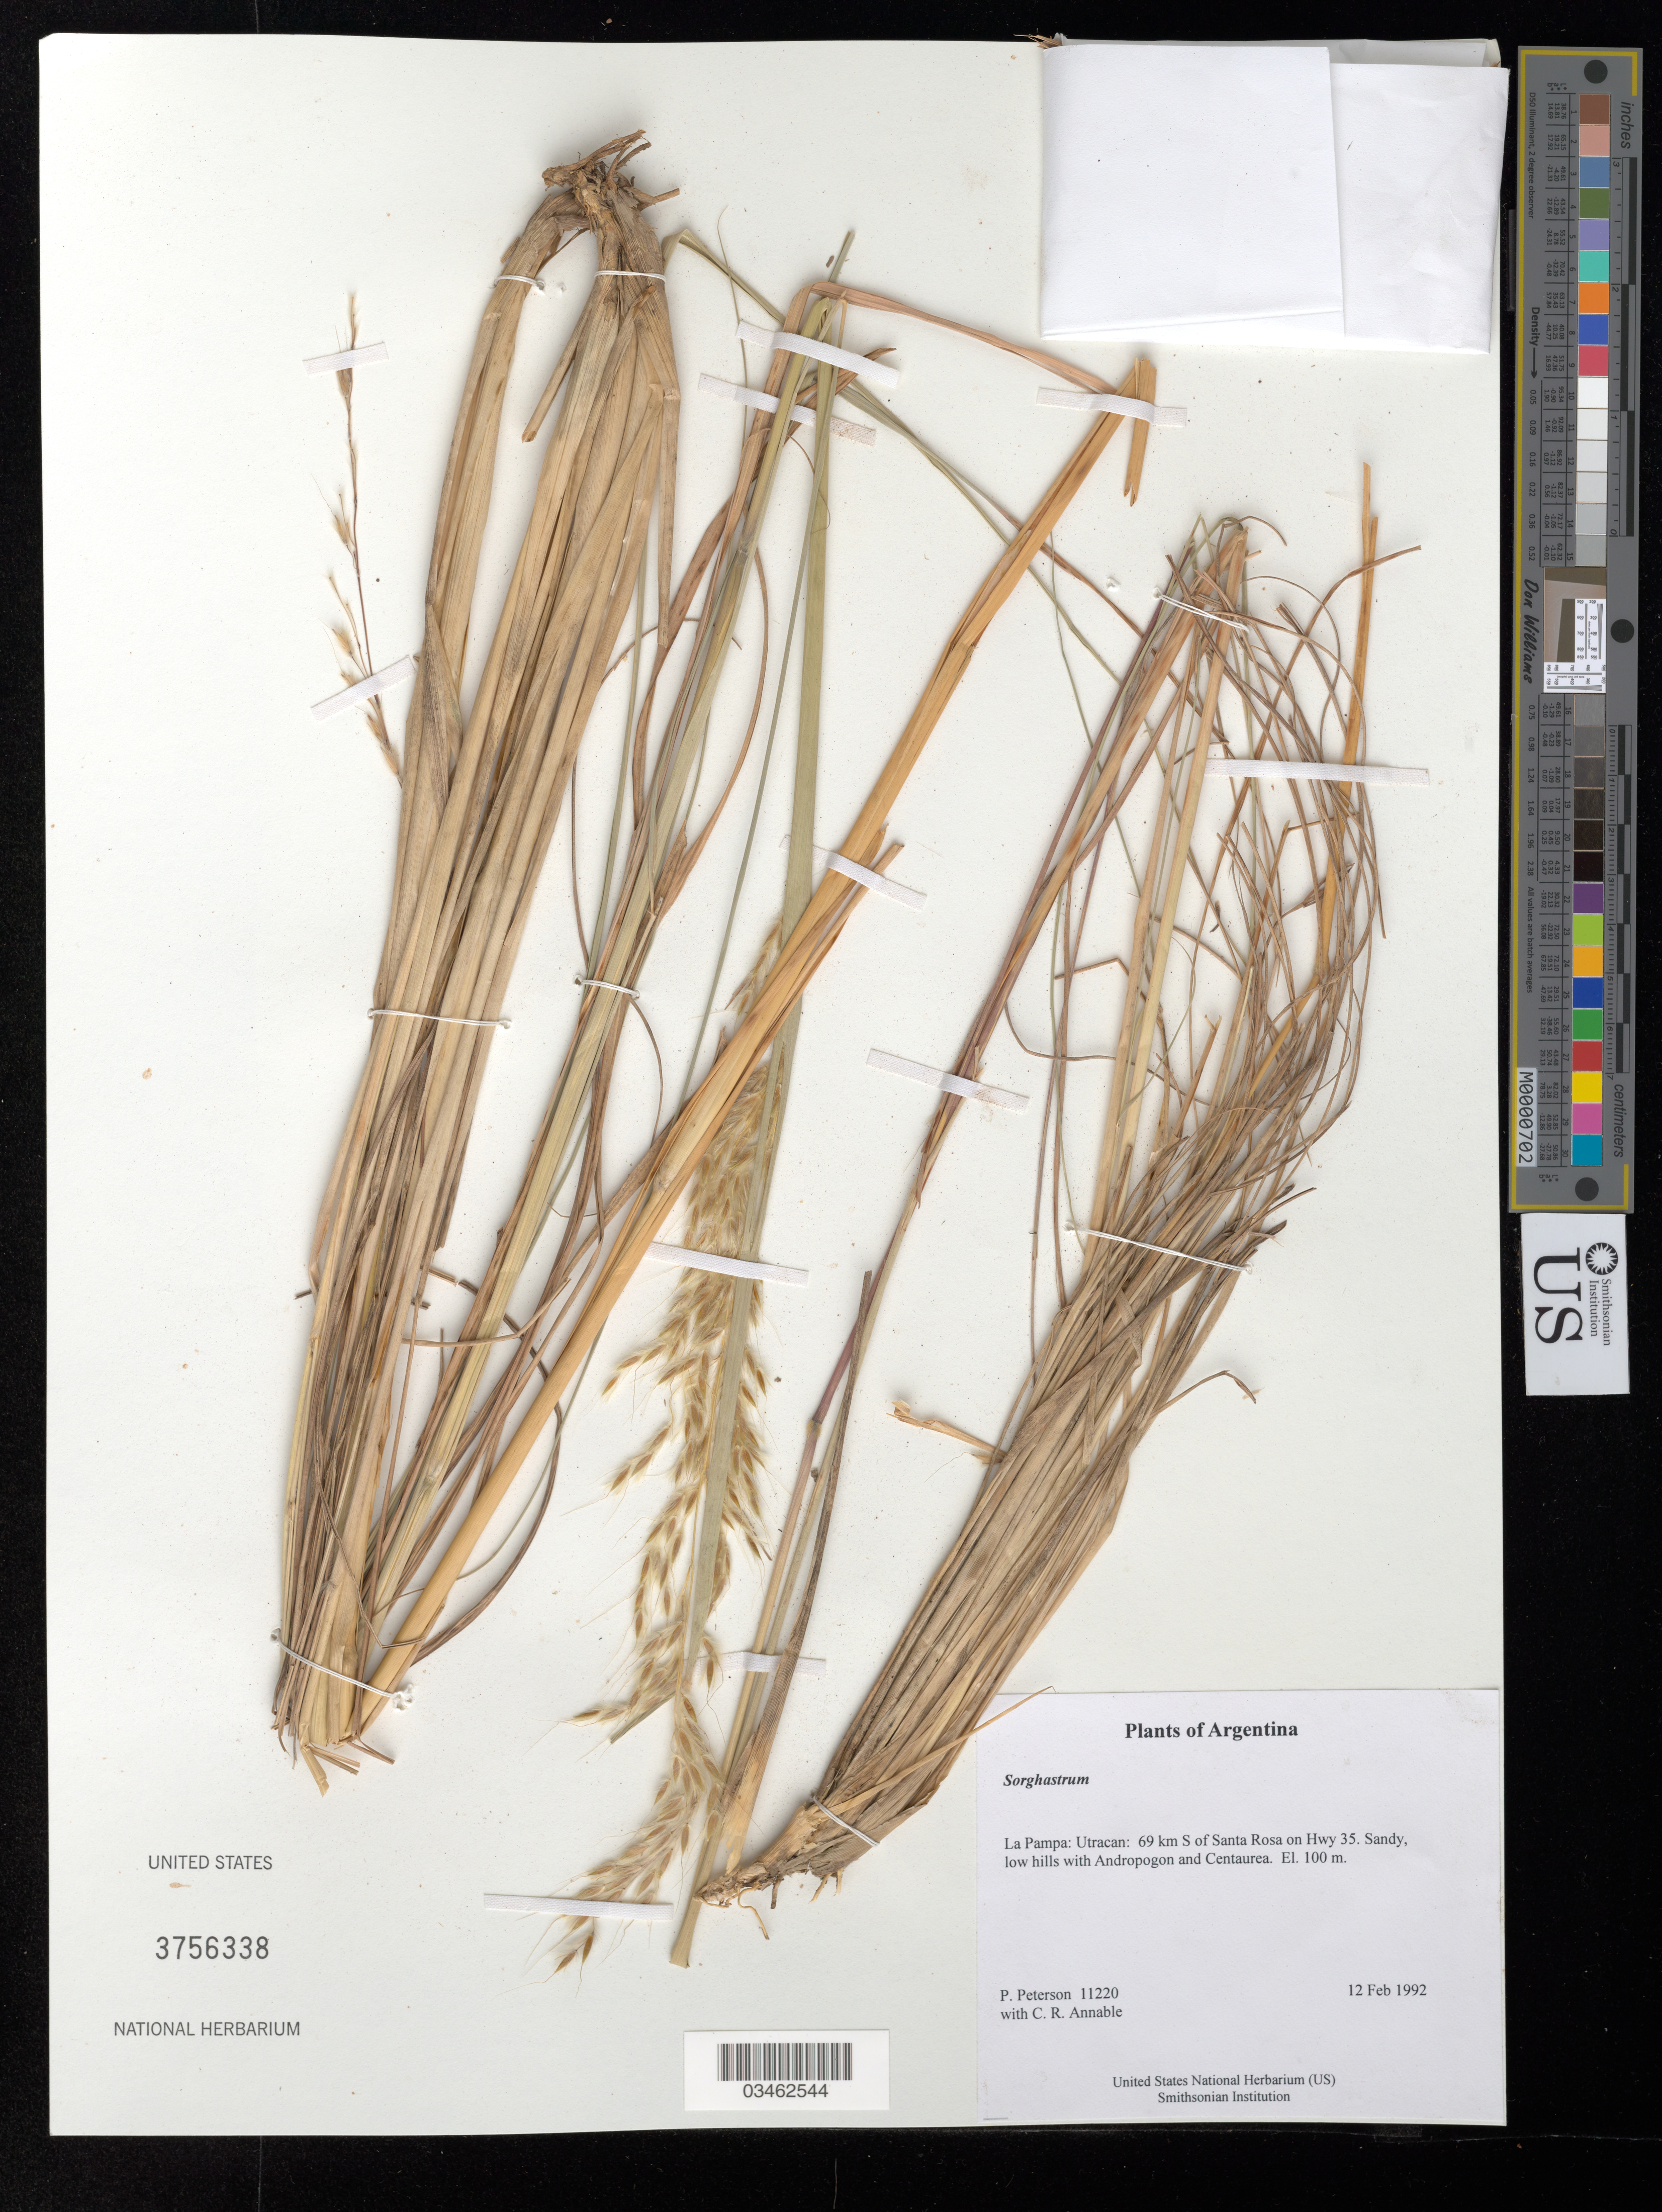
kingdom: Plantae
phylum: Tracheophyta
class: Liliopsida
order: Poales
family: Poaceae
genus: Sorghastrum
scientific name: Sorghastrum sp.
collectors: P. M. Peterson & C. R. Annable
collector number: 11220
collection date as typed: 12 Feb 1992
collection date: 1992-02-12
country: Argentina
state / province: La Pampa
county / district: Utracan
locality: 69 km S of Santa Rosa on Hwy 35.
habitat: Sandy, low hills with Andropogon and Centaurea. El. 100 m.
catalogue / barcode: US 3756338